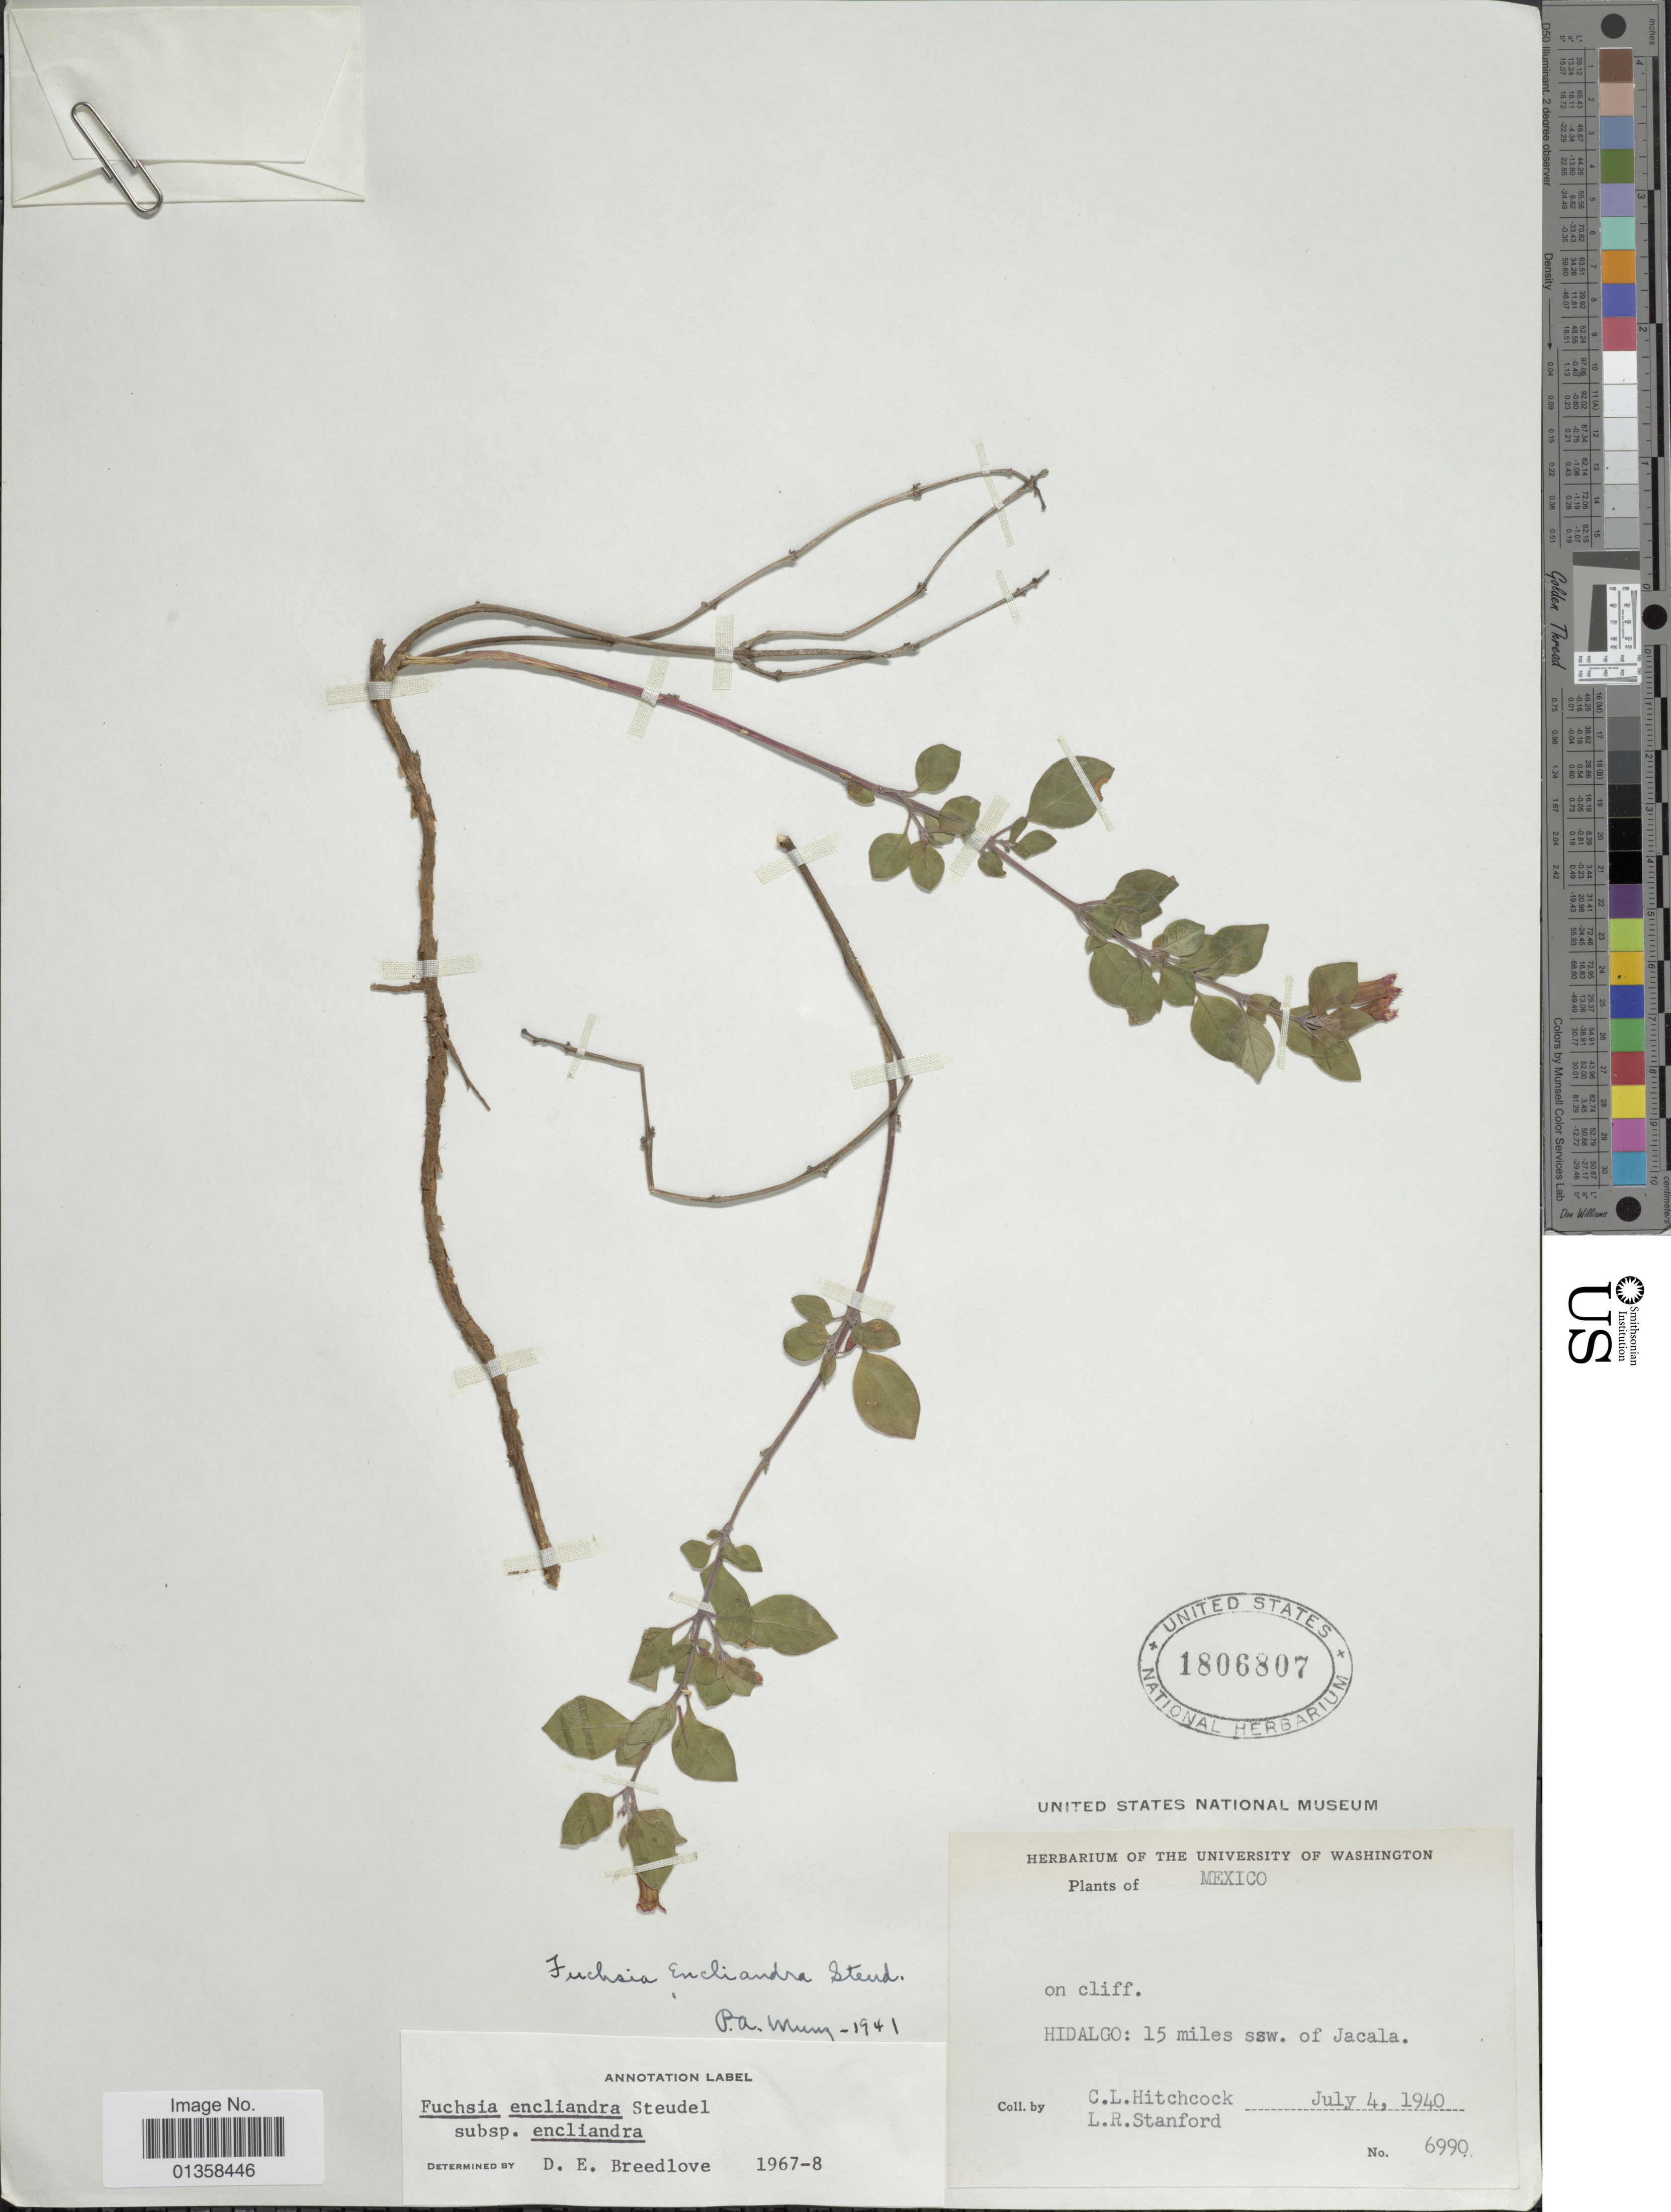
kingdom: Plantae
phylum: Tracheophyta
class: Magnoliopsida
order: Myrtales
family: Onagraceae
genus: Fuchsia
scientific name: Fuchsia encliandra subsp. encliandra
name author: Steud.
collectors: C. L. Hitchcock & L. R. Stanford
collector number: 6990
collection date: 1940-07-04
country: Mexico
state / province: Hidalgo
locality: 15 miles ssw. of Jacala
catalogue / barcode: US 1806807